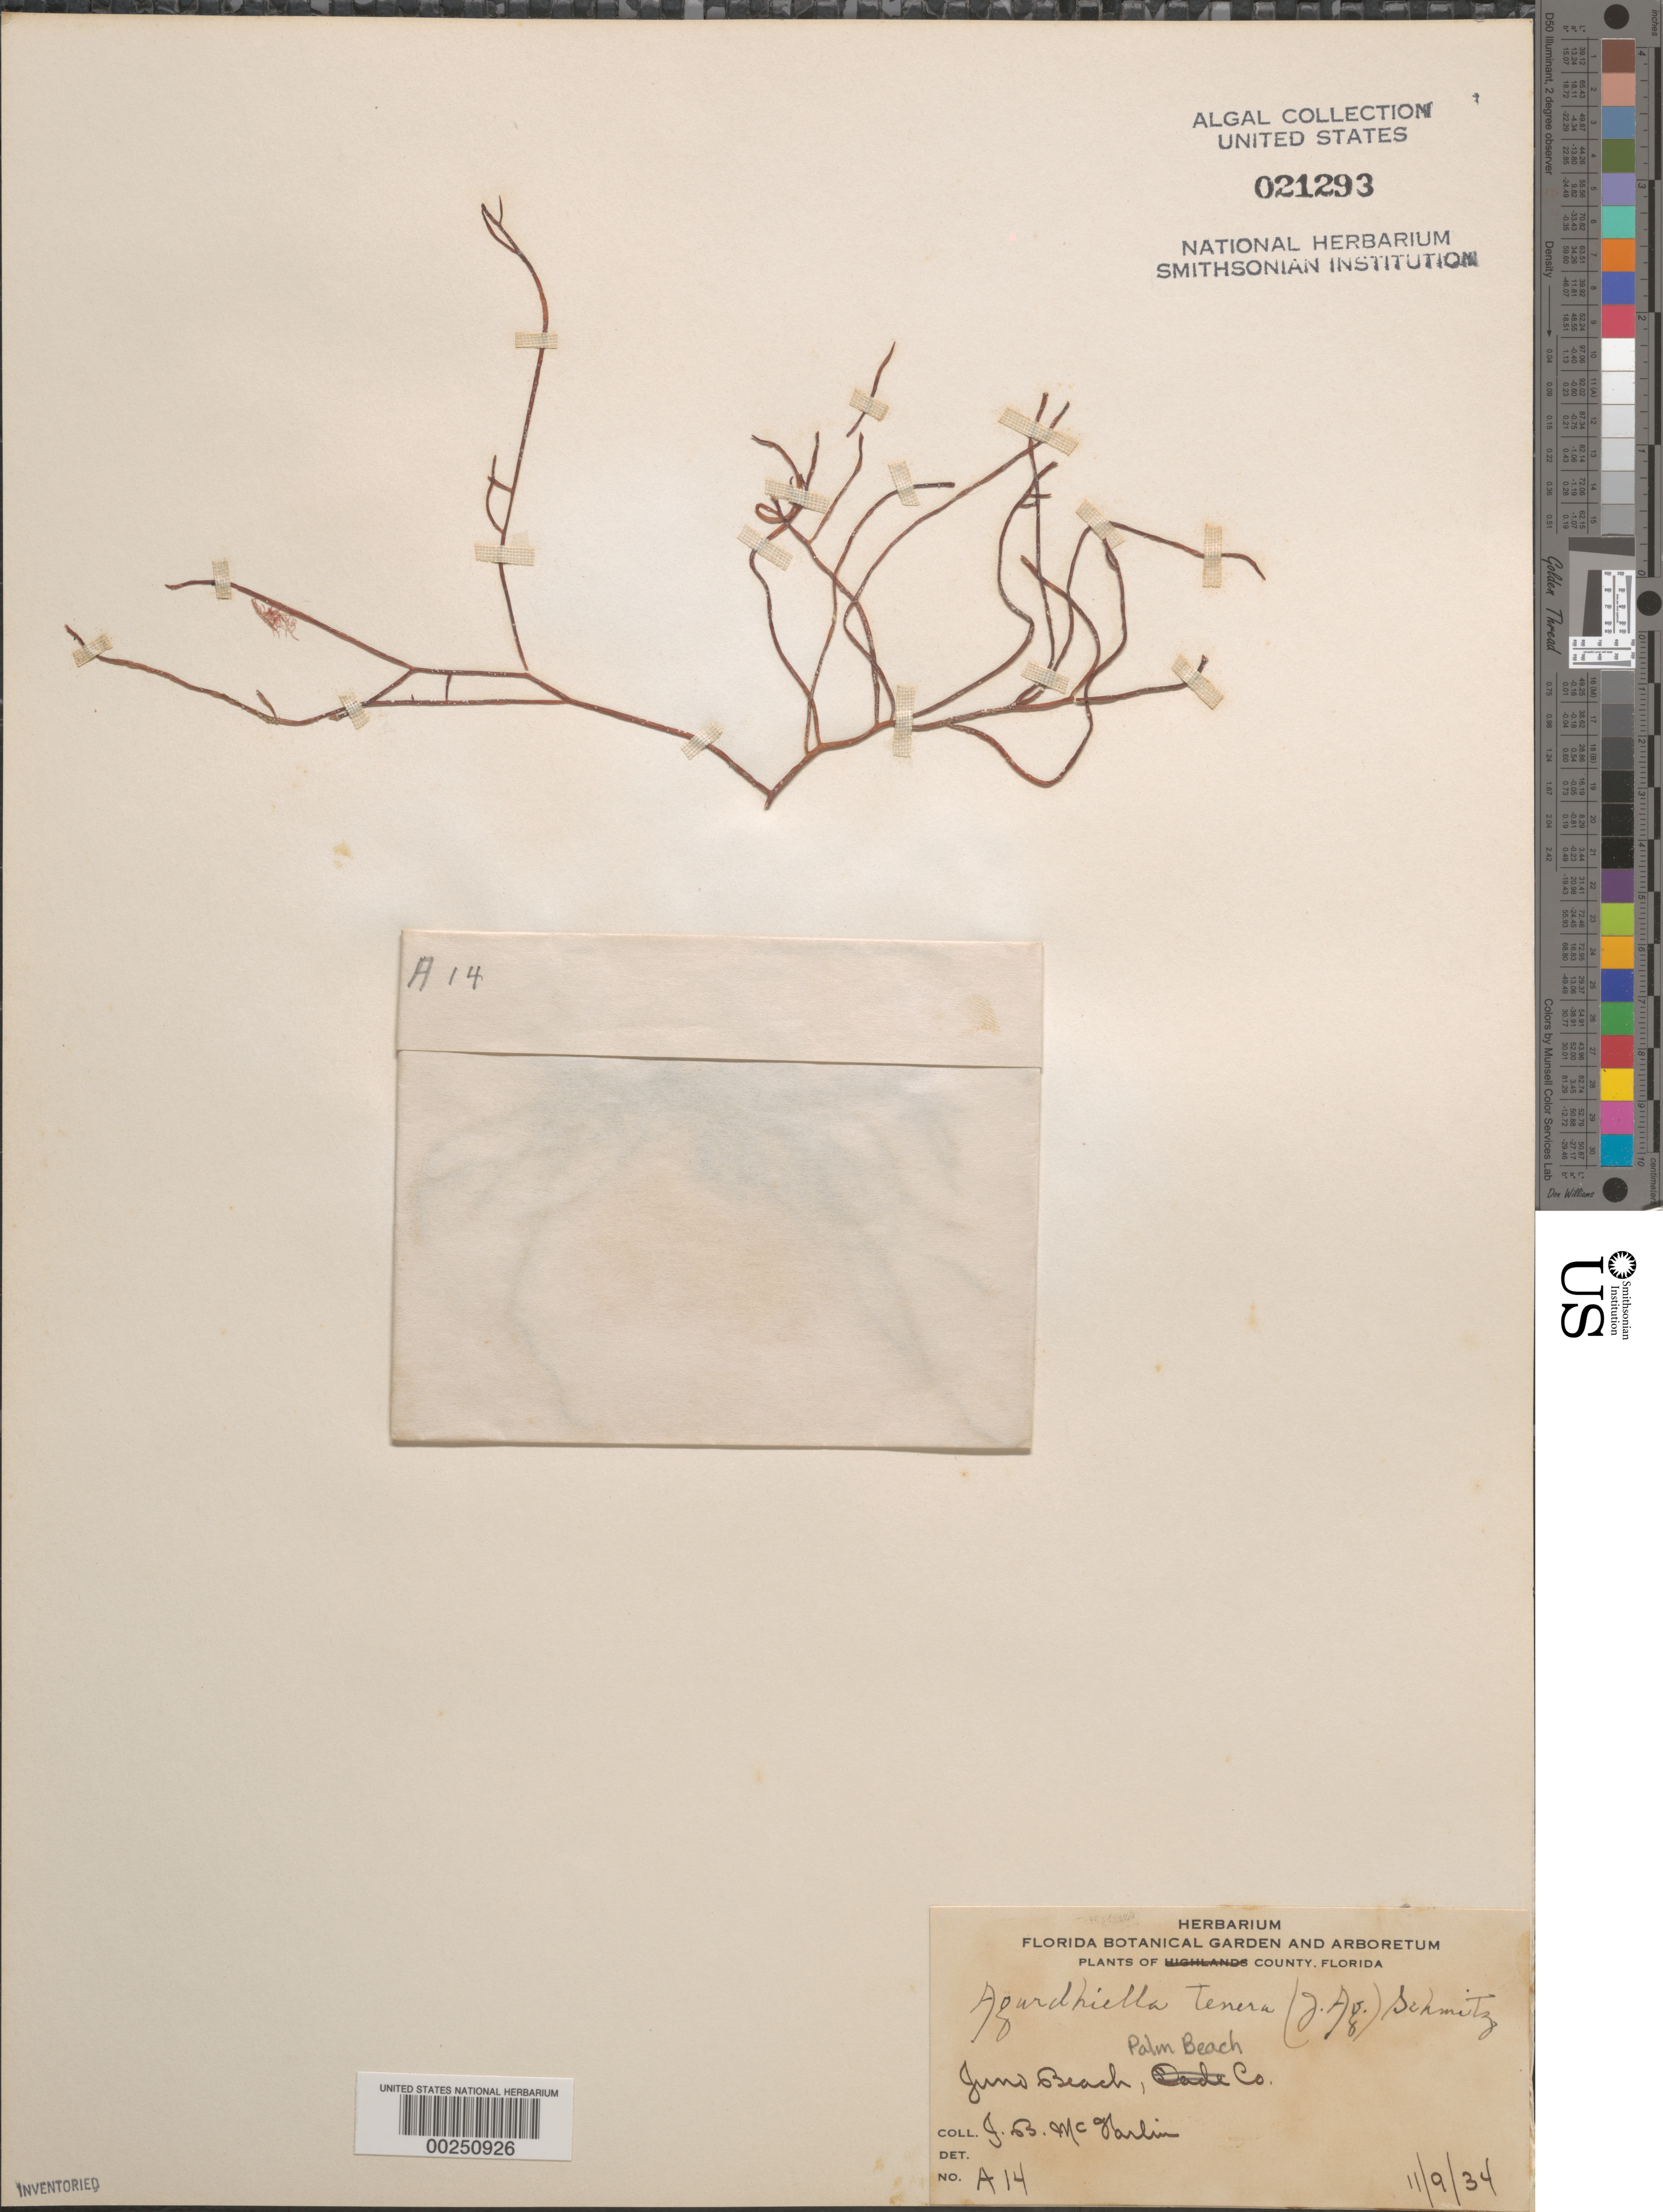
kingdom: Plantae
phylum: Rhodophyta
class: Florideophyceae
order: Gigartinales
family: Solieriaceae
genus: Agardhiella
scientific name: Agardhiella tenera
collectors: J. McFarlin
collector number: A14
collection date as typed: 09 Nov 1934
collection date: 1934-11-09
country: United States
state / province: Florida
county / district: Palm Beach County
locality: Juno Beach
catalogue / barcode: US 21293